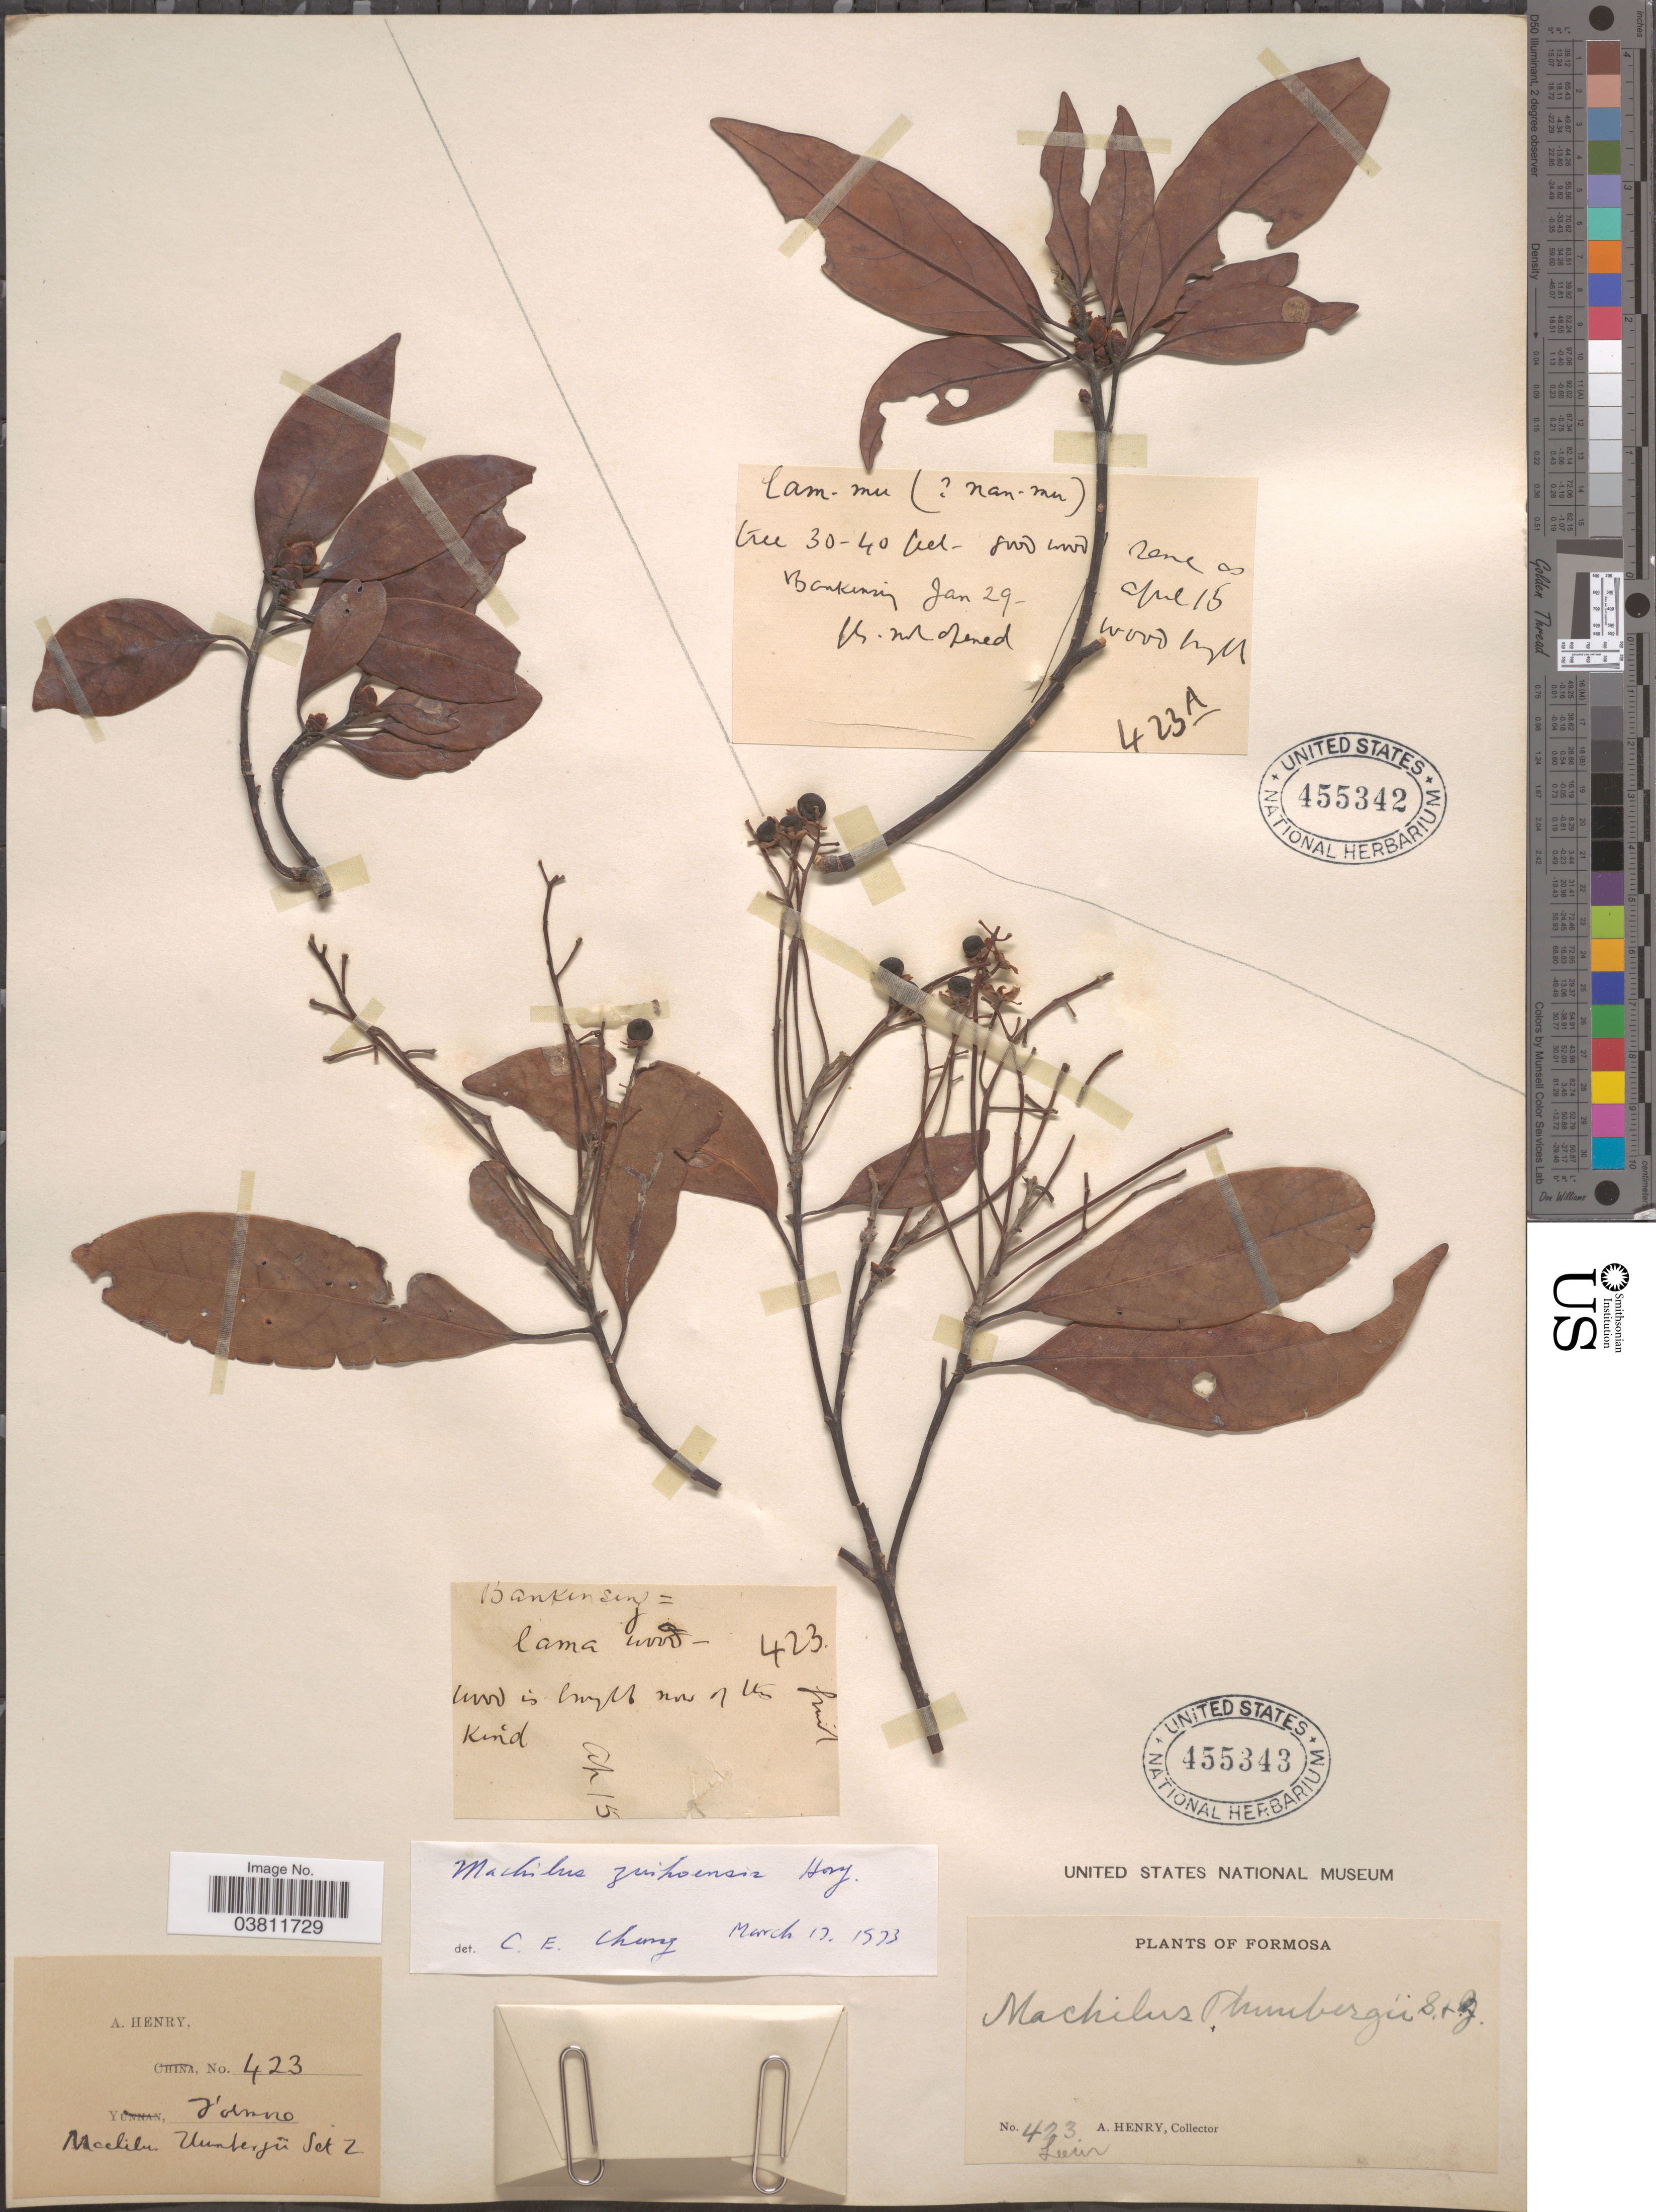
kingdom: Plantae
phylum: Tracheophyta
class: Magnoliopsida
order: Laurales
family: Lauraceae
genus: Machilus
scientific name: Machilus thunbergii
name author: Siebold & Zucc.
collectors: A. Henry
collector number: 423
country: Taiwan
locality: Formosa.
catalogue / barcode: US 455343